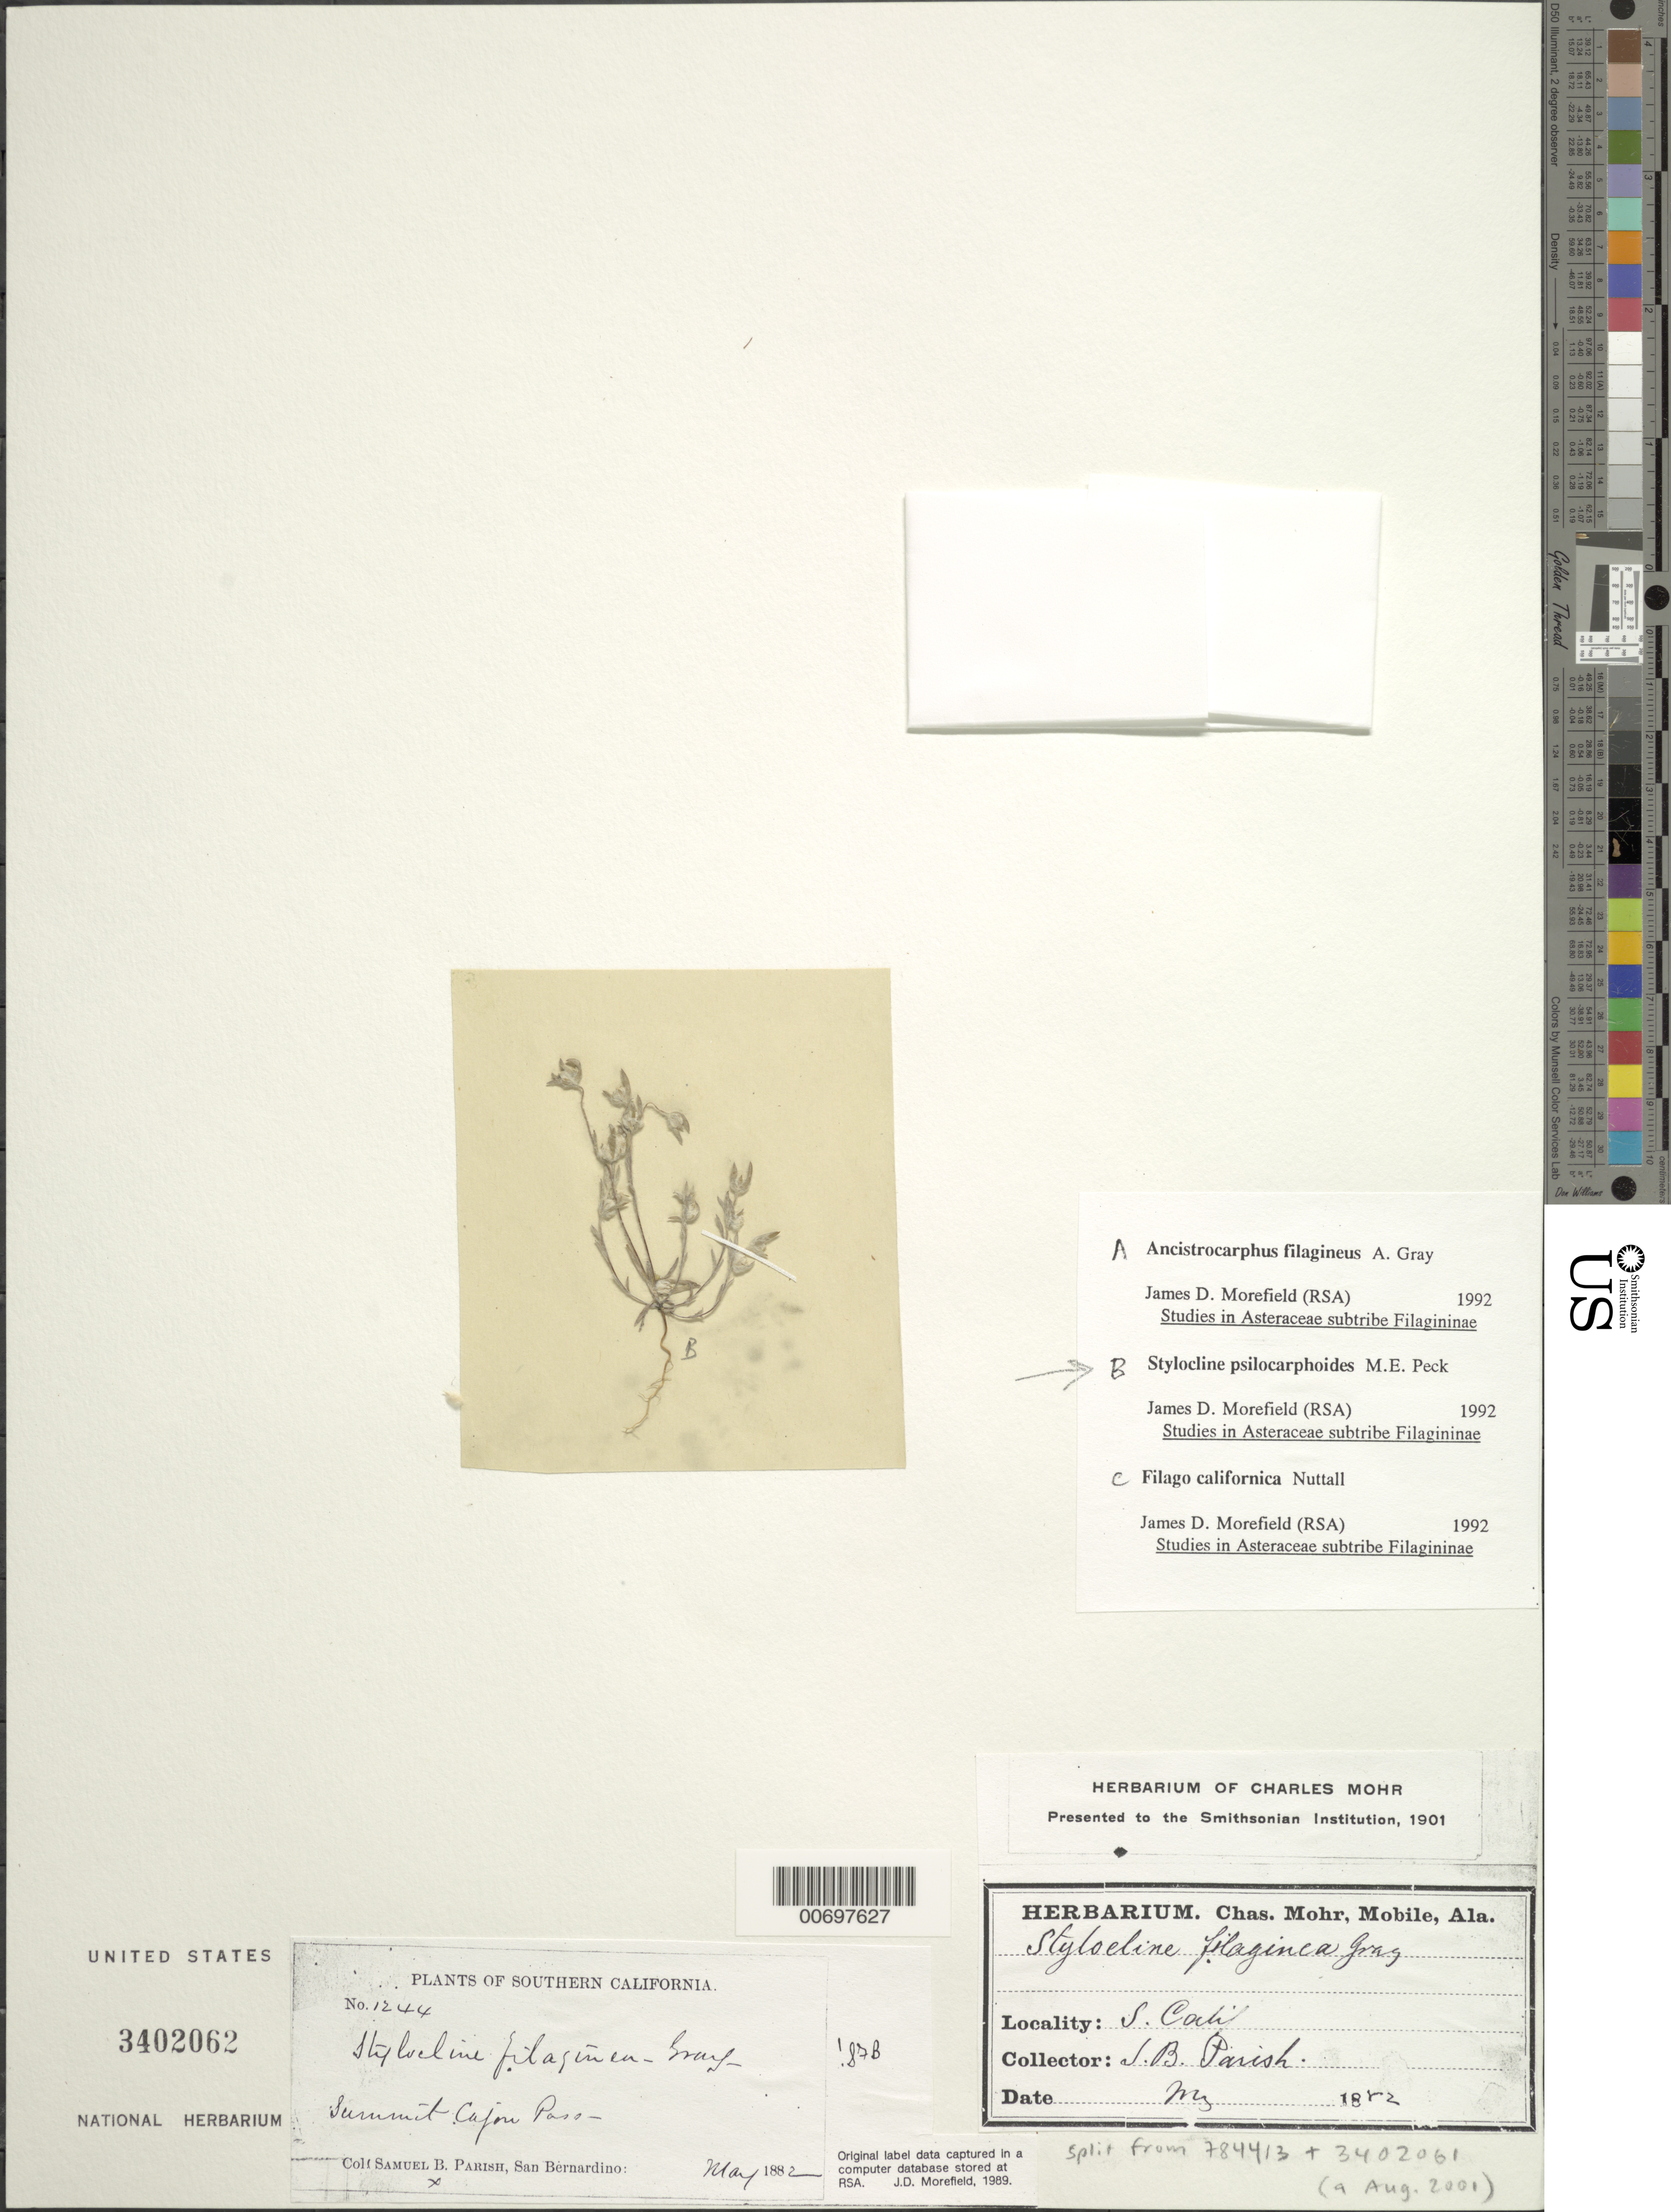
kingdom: Plantae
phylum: Tracheophyta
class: Magnoliopsida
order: Asterales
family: Asteraceae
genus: Stylocline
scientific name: Stylocline psilocarphoides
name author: M. Peck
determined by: Morefield, James D., (RSA), Rancho Santa Ana Botanic Garden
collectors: S. B. Parish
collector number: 1244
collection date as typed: May 1882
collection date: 1882-05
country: United States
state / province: California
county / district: San Bernardino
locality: Summit Cajon Pass.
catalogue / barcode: US 3402062